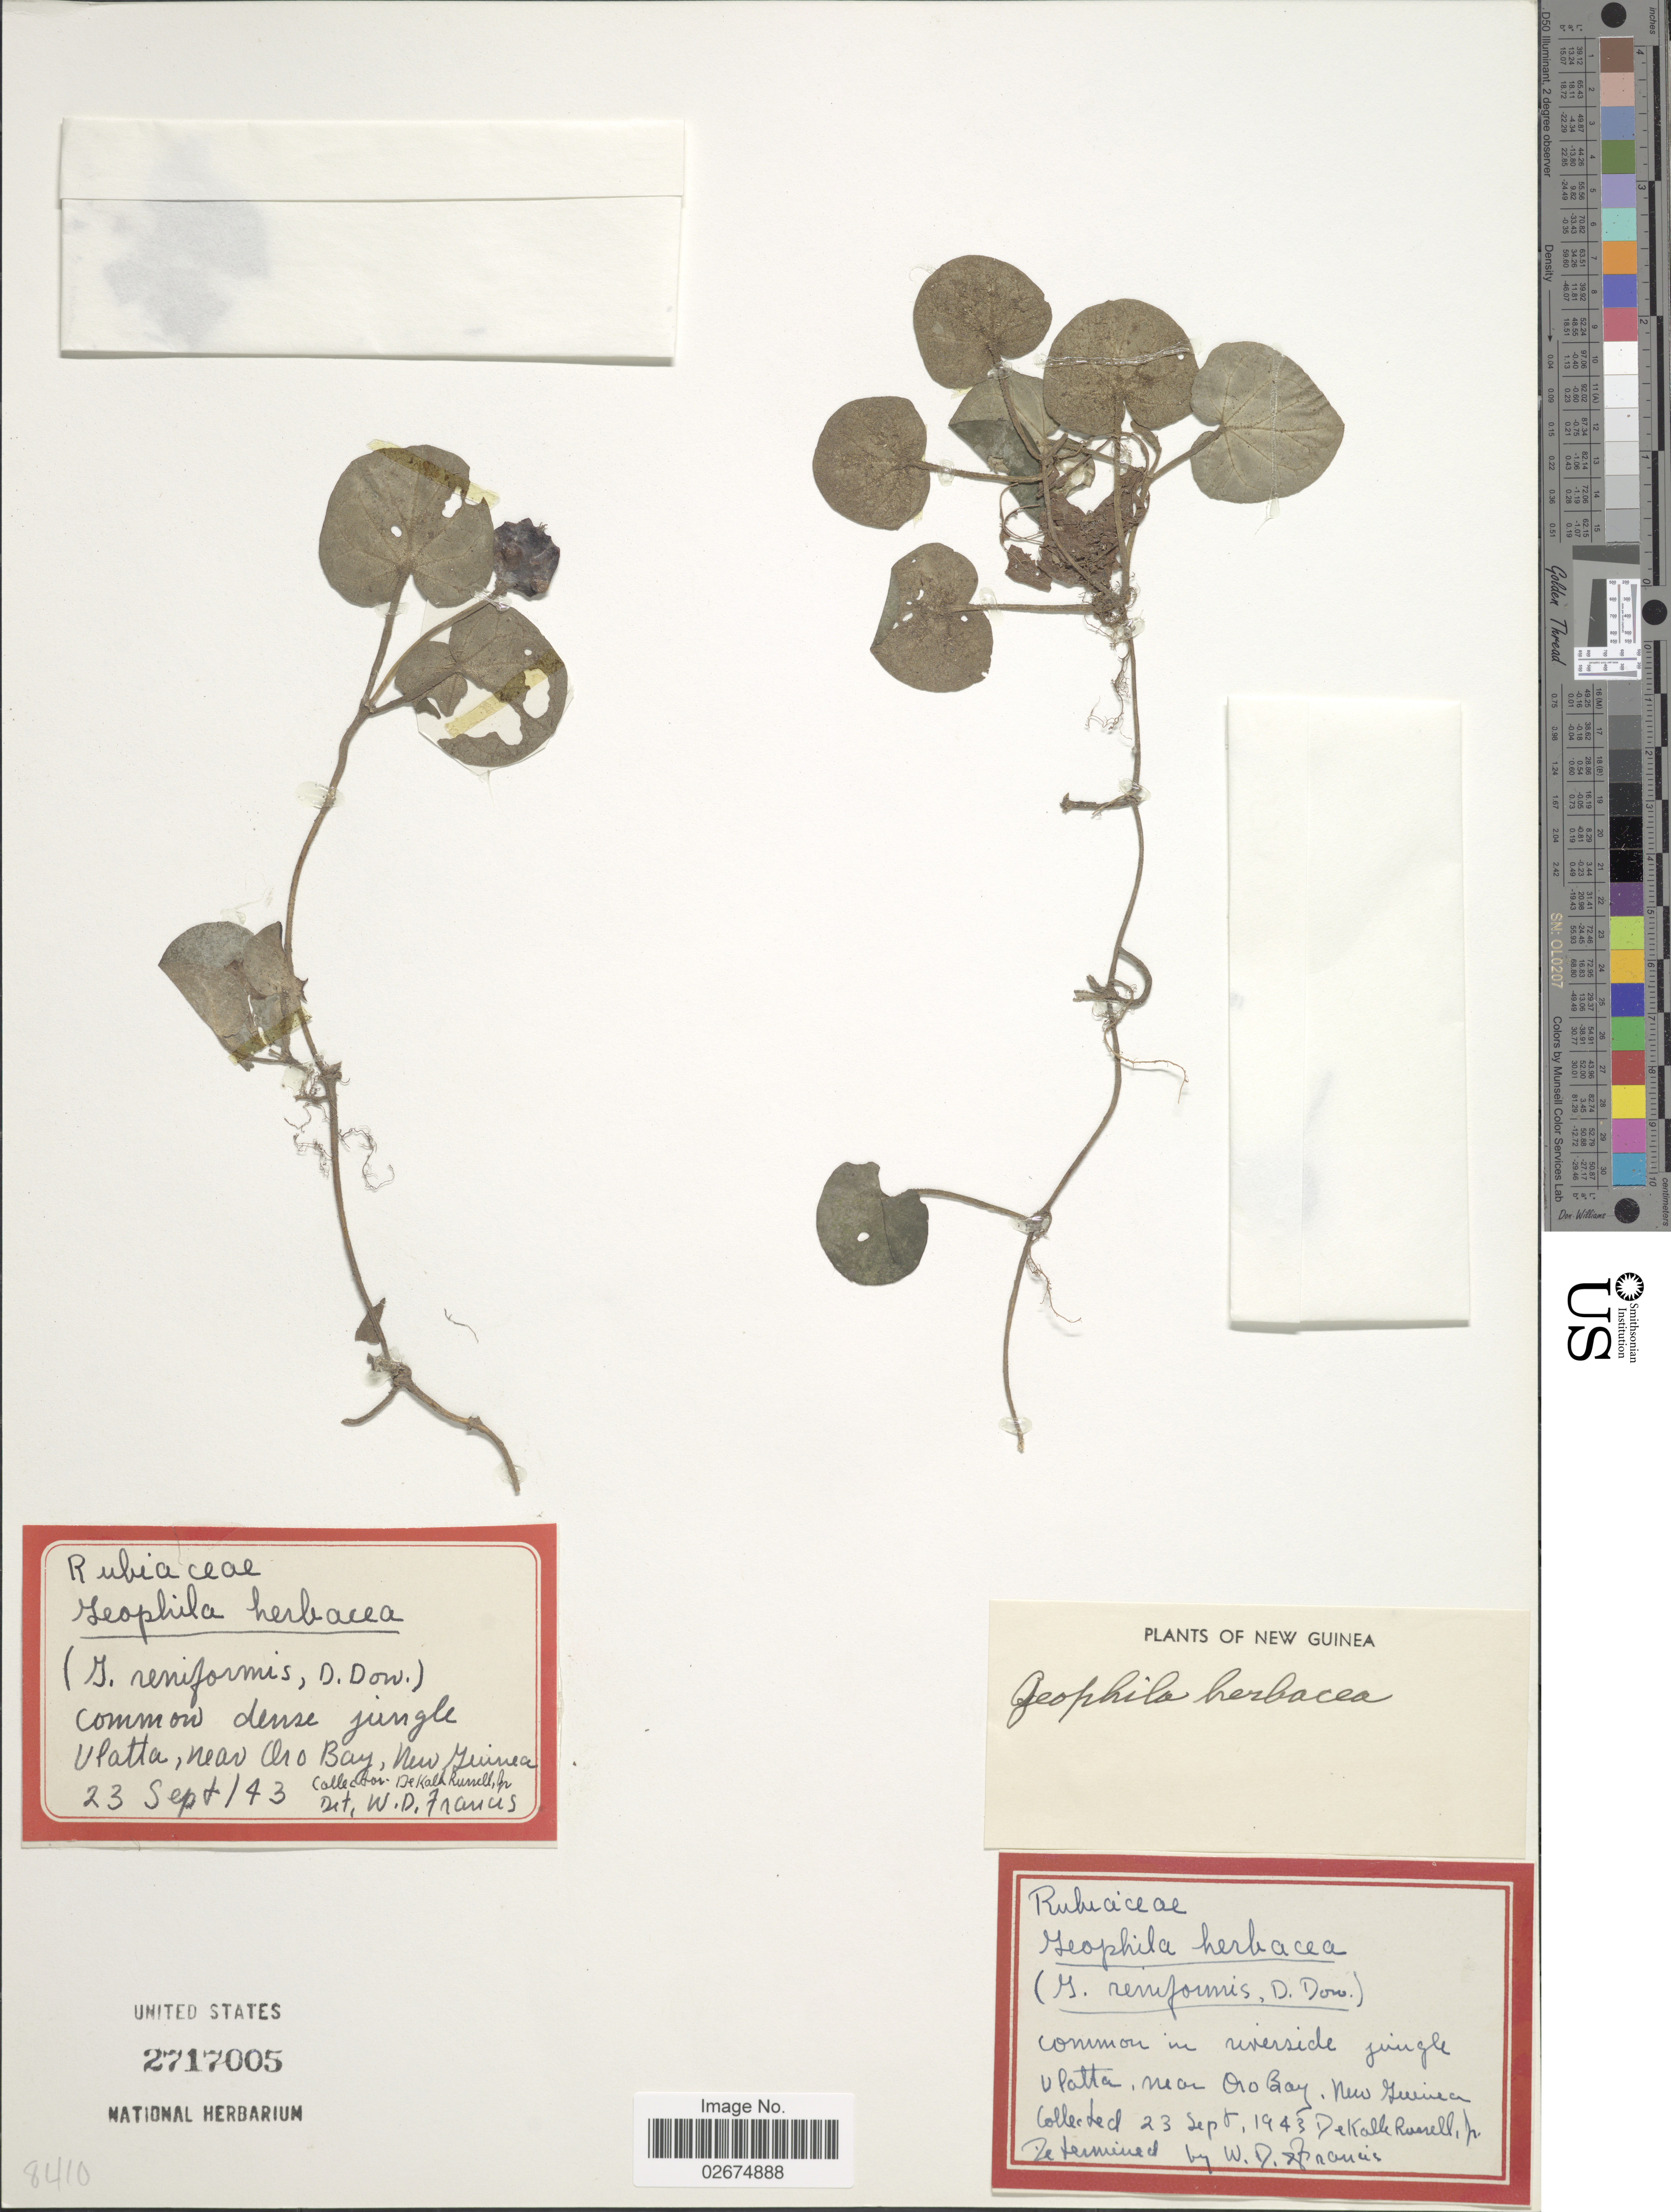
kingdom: Plantae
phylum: Tracheophyta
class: Magnoliopsida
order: Gentianales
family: Rubiaceae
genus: Geophila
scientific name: Geophila repens var. asiatica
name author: (Cham. & Schltdl.) Fosberg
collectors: D. K. Russell Jr.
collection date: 1943-09-23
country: Papua New Guinea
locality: Ulatta, near Oro Bay, New Guinea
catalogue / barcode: US 2717005